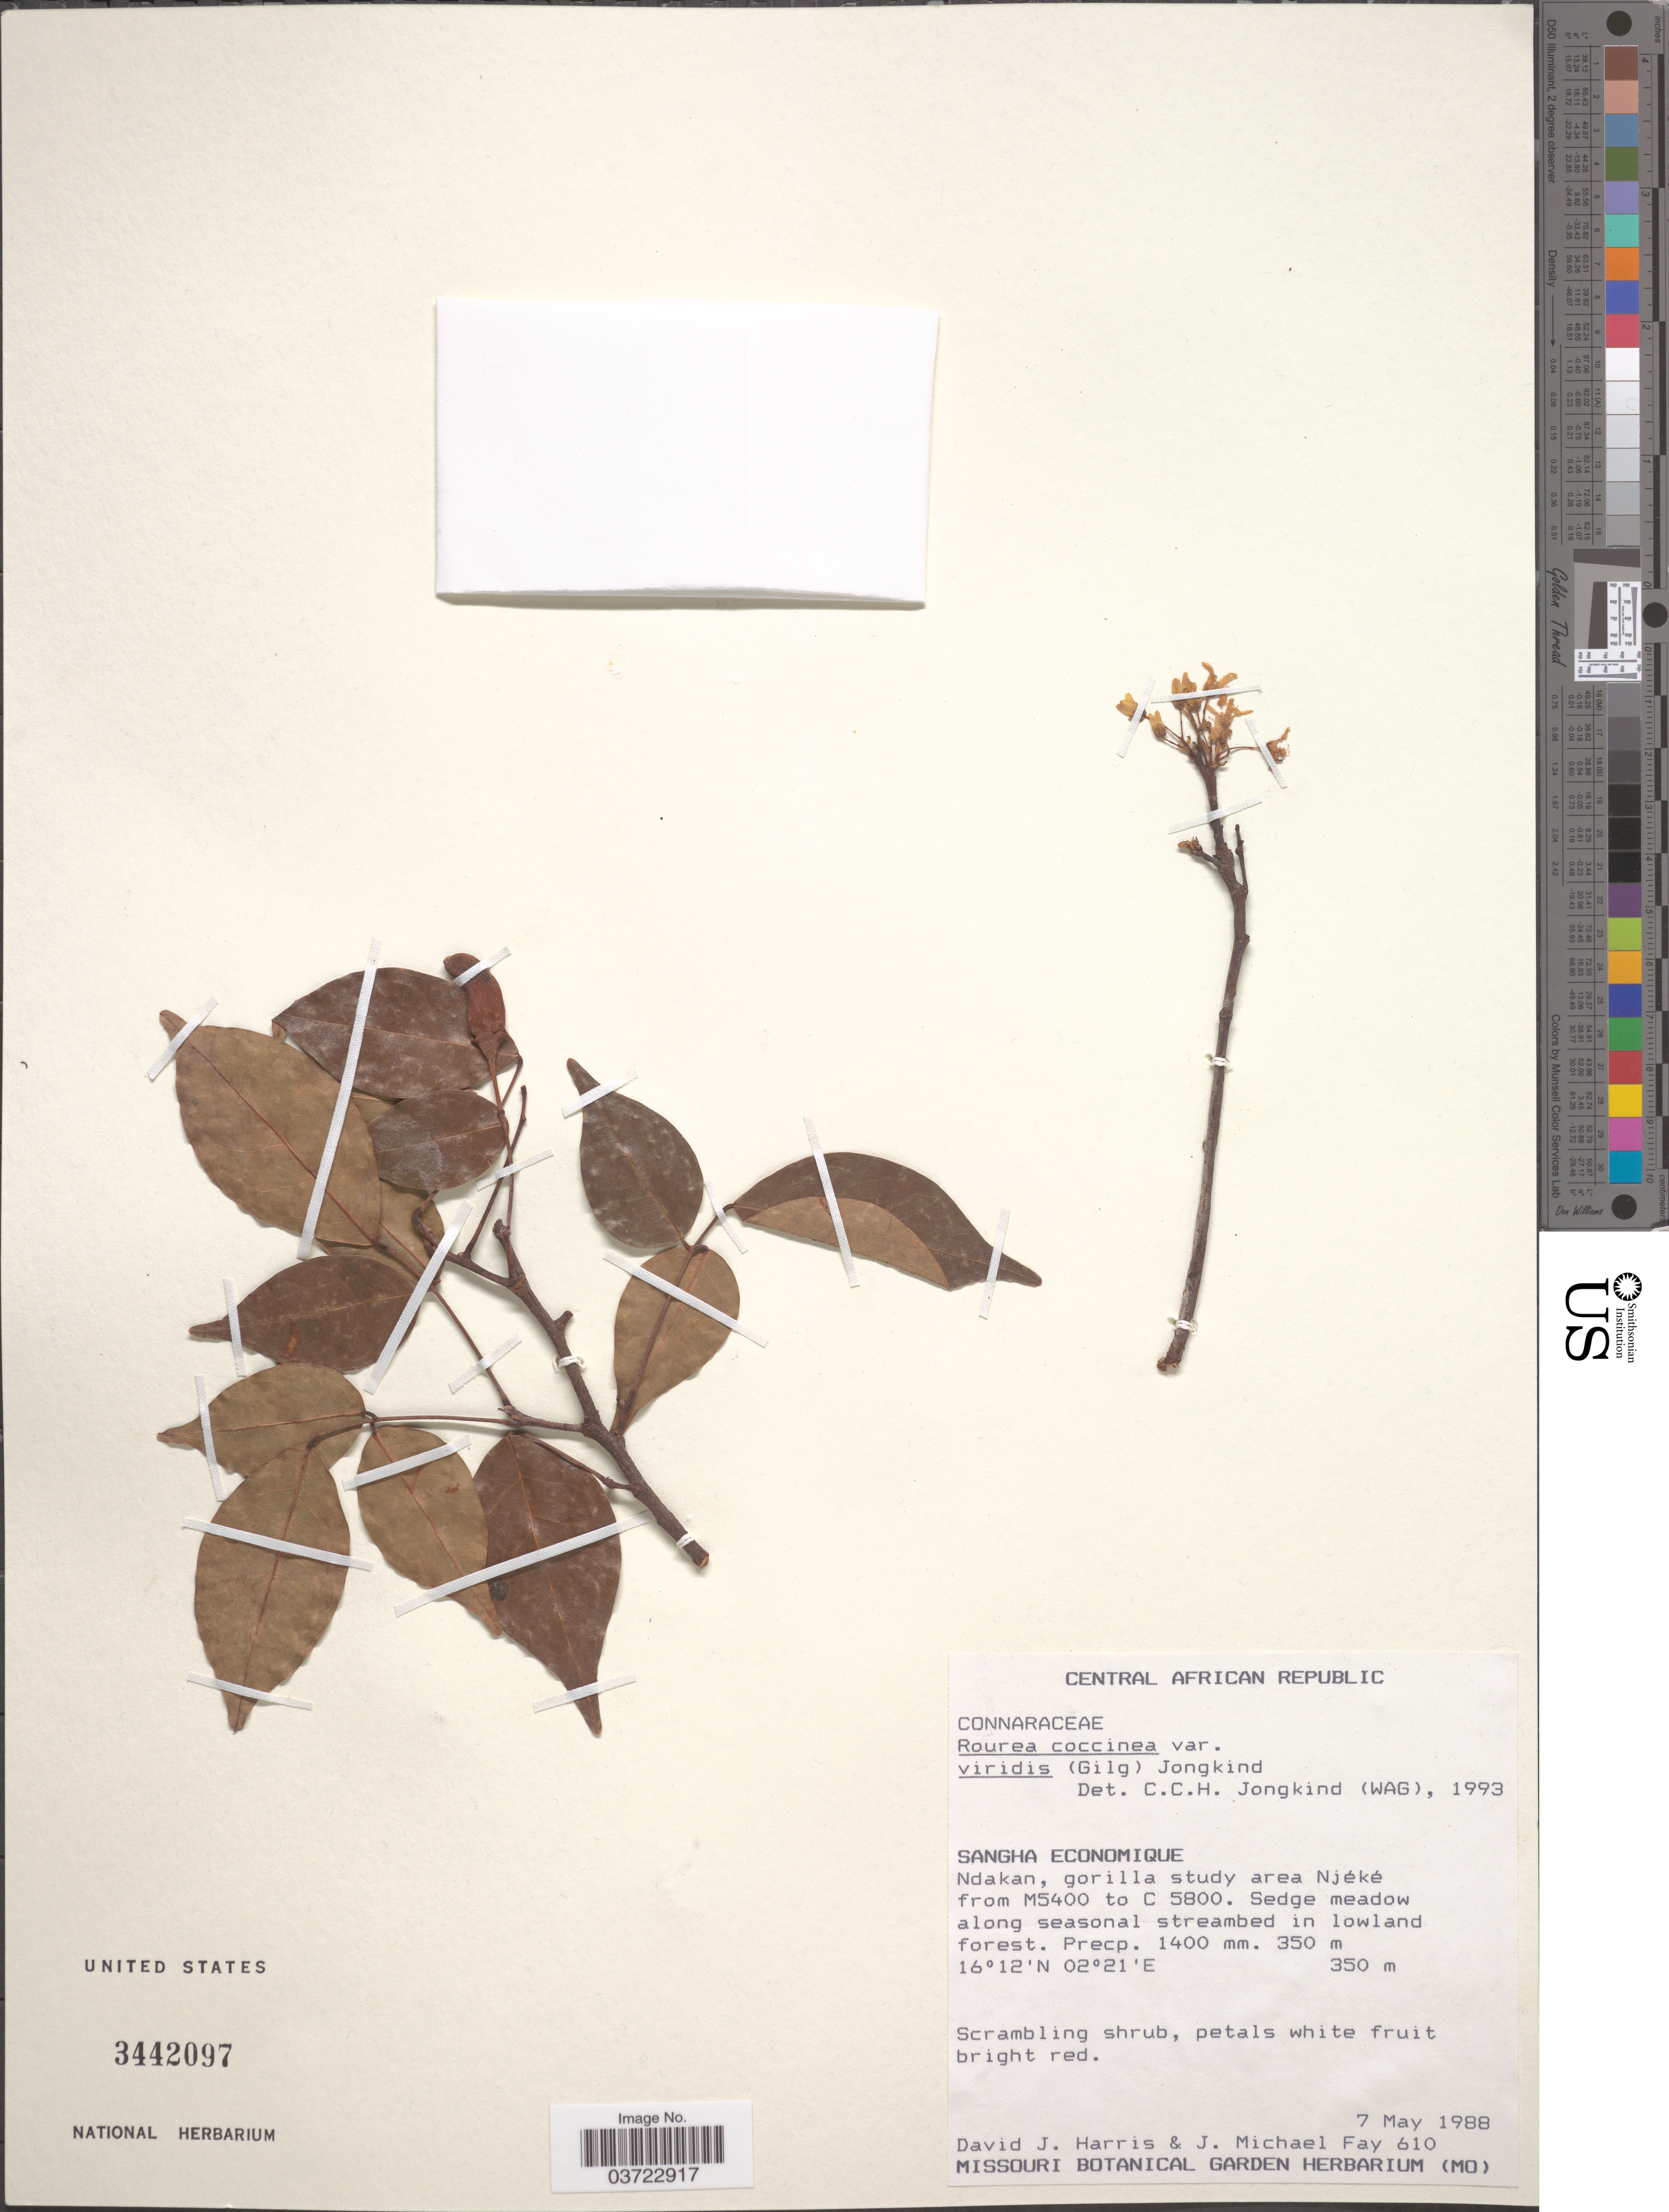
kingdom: Plantae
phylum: Tracheophyta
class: Magnoliopsida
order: Oxalidales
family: Connaraceae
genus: Rourea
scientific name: Rourea coccinea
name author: (Schumach. & Thonn.) Benth.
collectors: D. J. Harris & J. M. Fay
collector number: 610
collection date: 1988-05-07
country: Congo, Republic of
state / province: Sangha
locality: Central African Republic. Sangha Economique. Ndakan, gorilla study area Njéké from M5400 to C 5800.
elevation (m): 350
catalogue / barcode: US 3442097